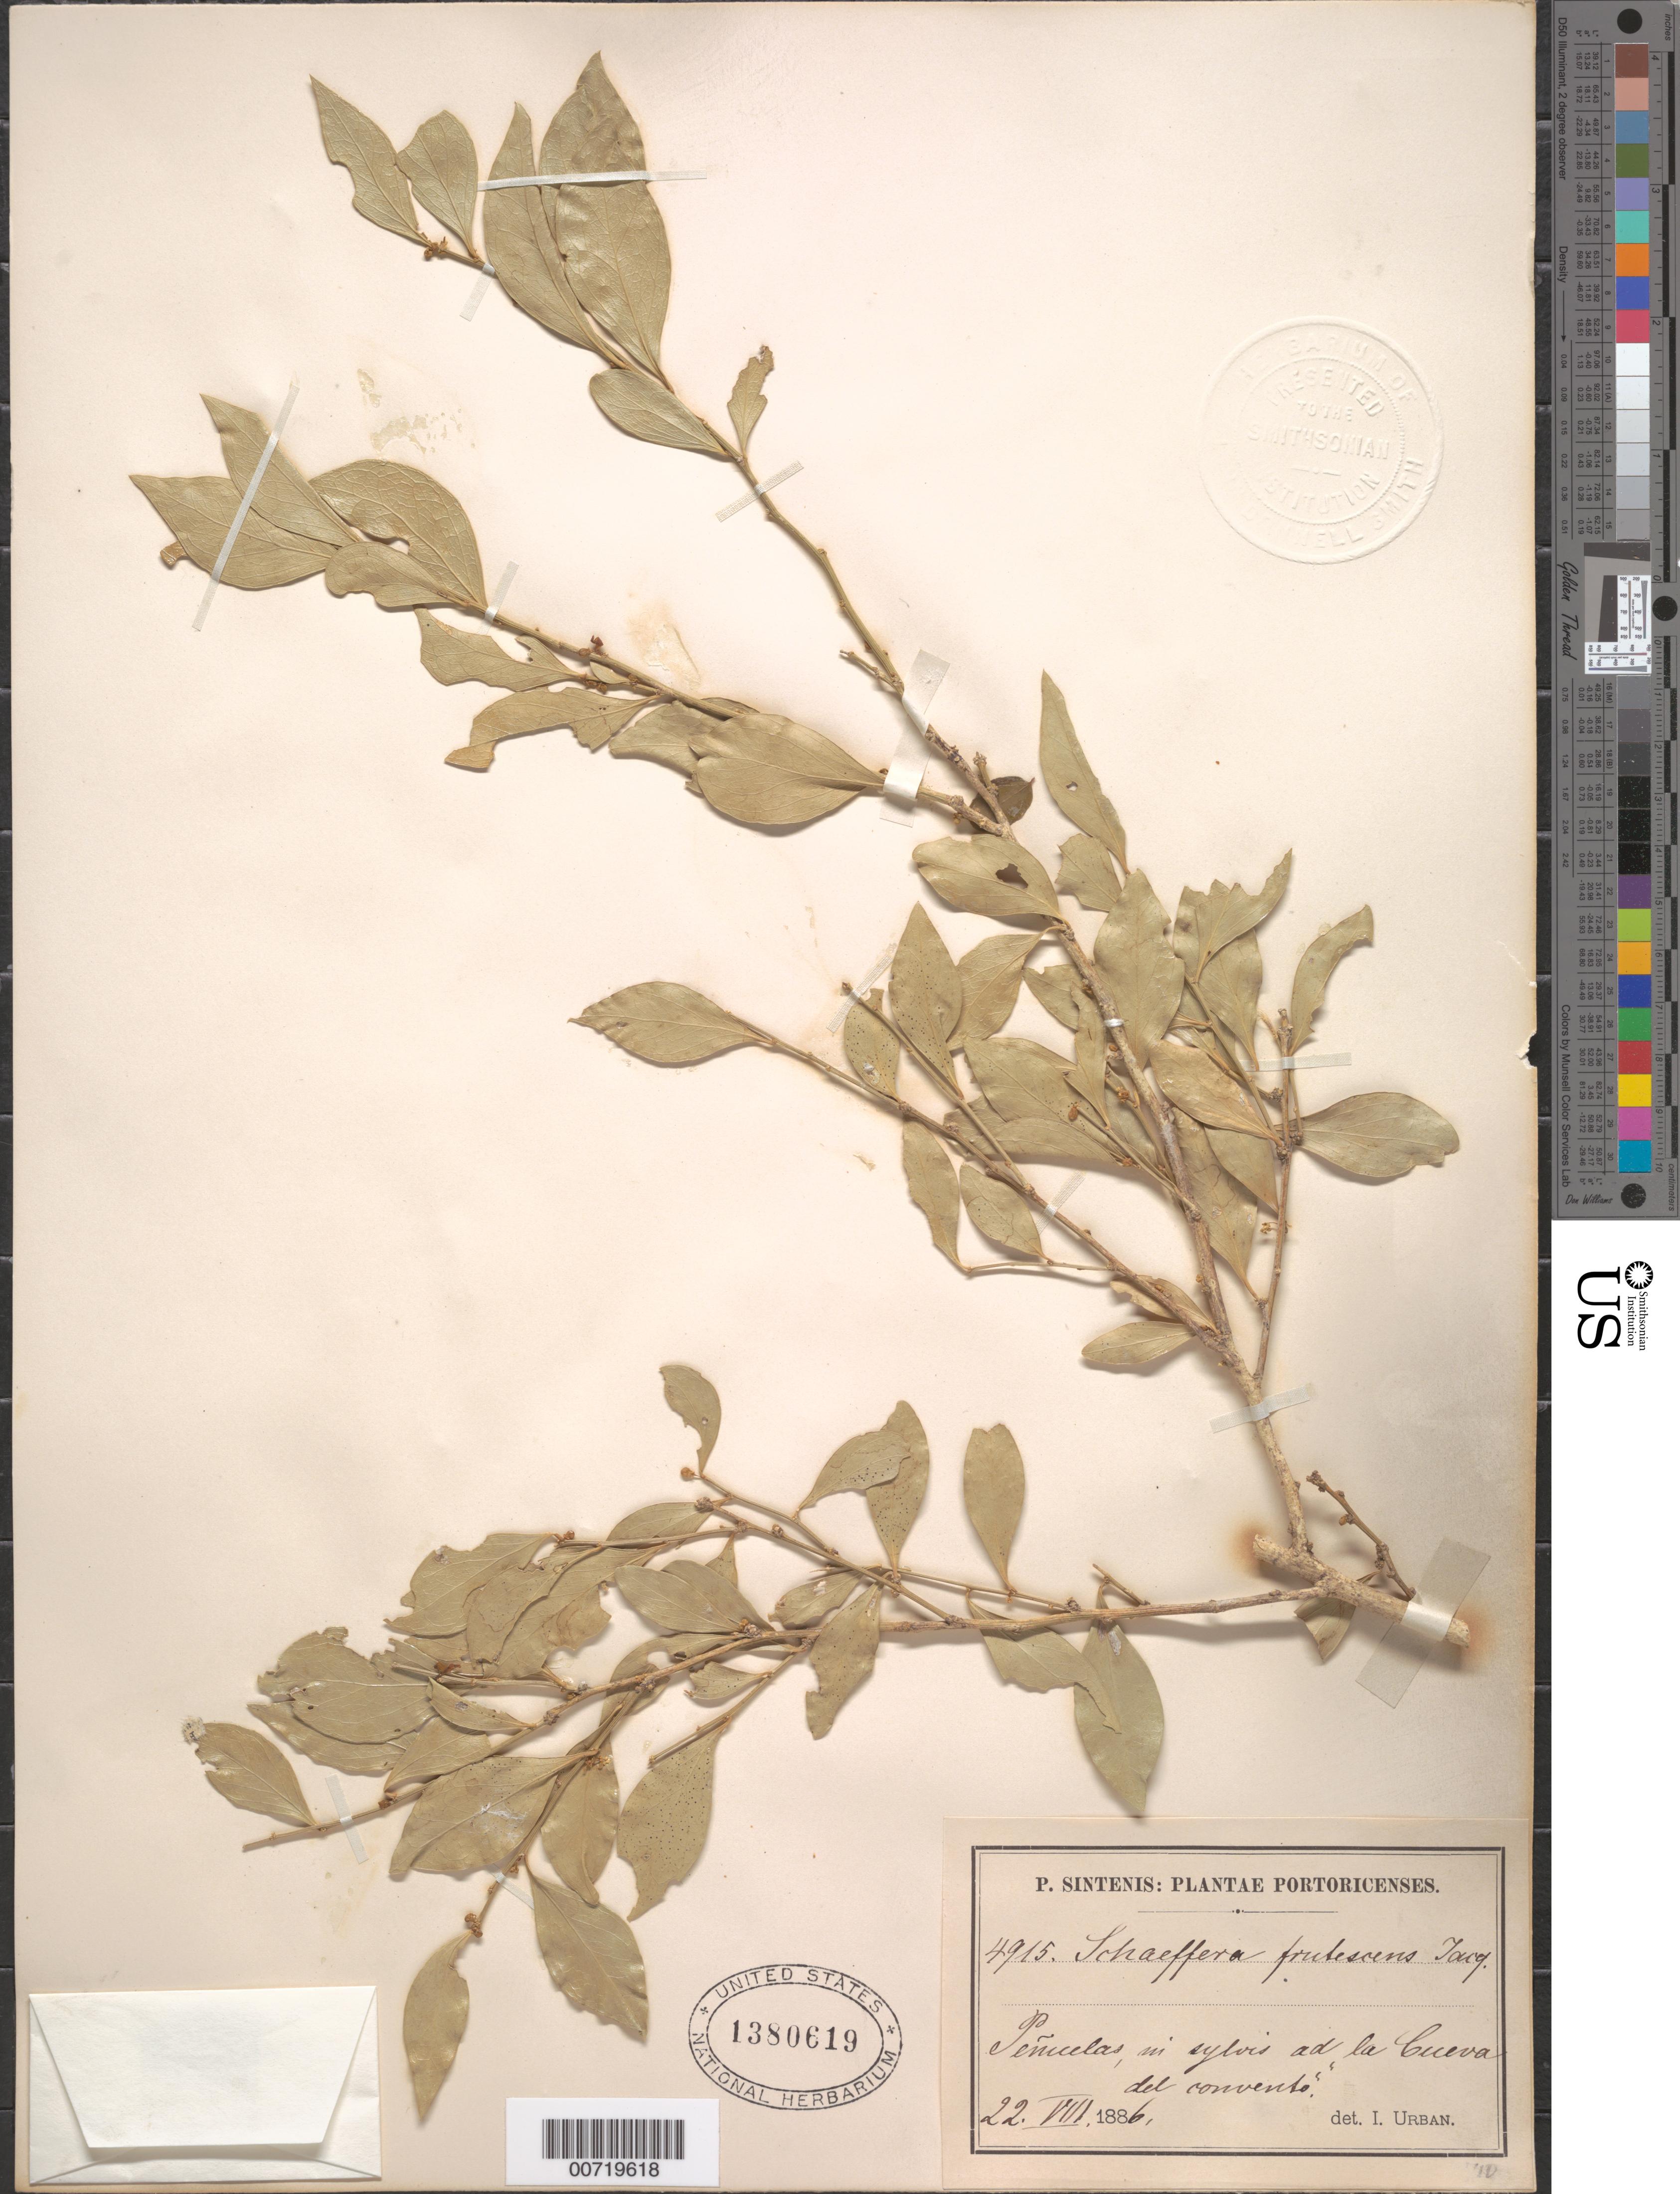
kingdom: Plantae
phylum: Tracheophyta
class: Magnoliopsida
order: Celastrales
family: Celastraceae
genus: Schaefferia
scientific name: Schaefferia frutescens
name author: Jacq.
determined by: Urban, Ignatz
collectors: P. Sintenis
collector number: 4915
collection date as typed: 22 Aug 1886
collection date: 1886-08-22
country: Puerto Rico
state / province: Peñuelas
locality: Peñuelas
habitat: In sylvis ad la Cueva del Convento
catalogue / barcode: US 1380619